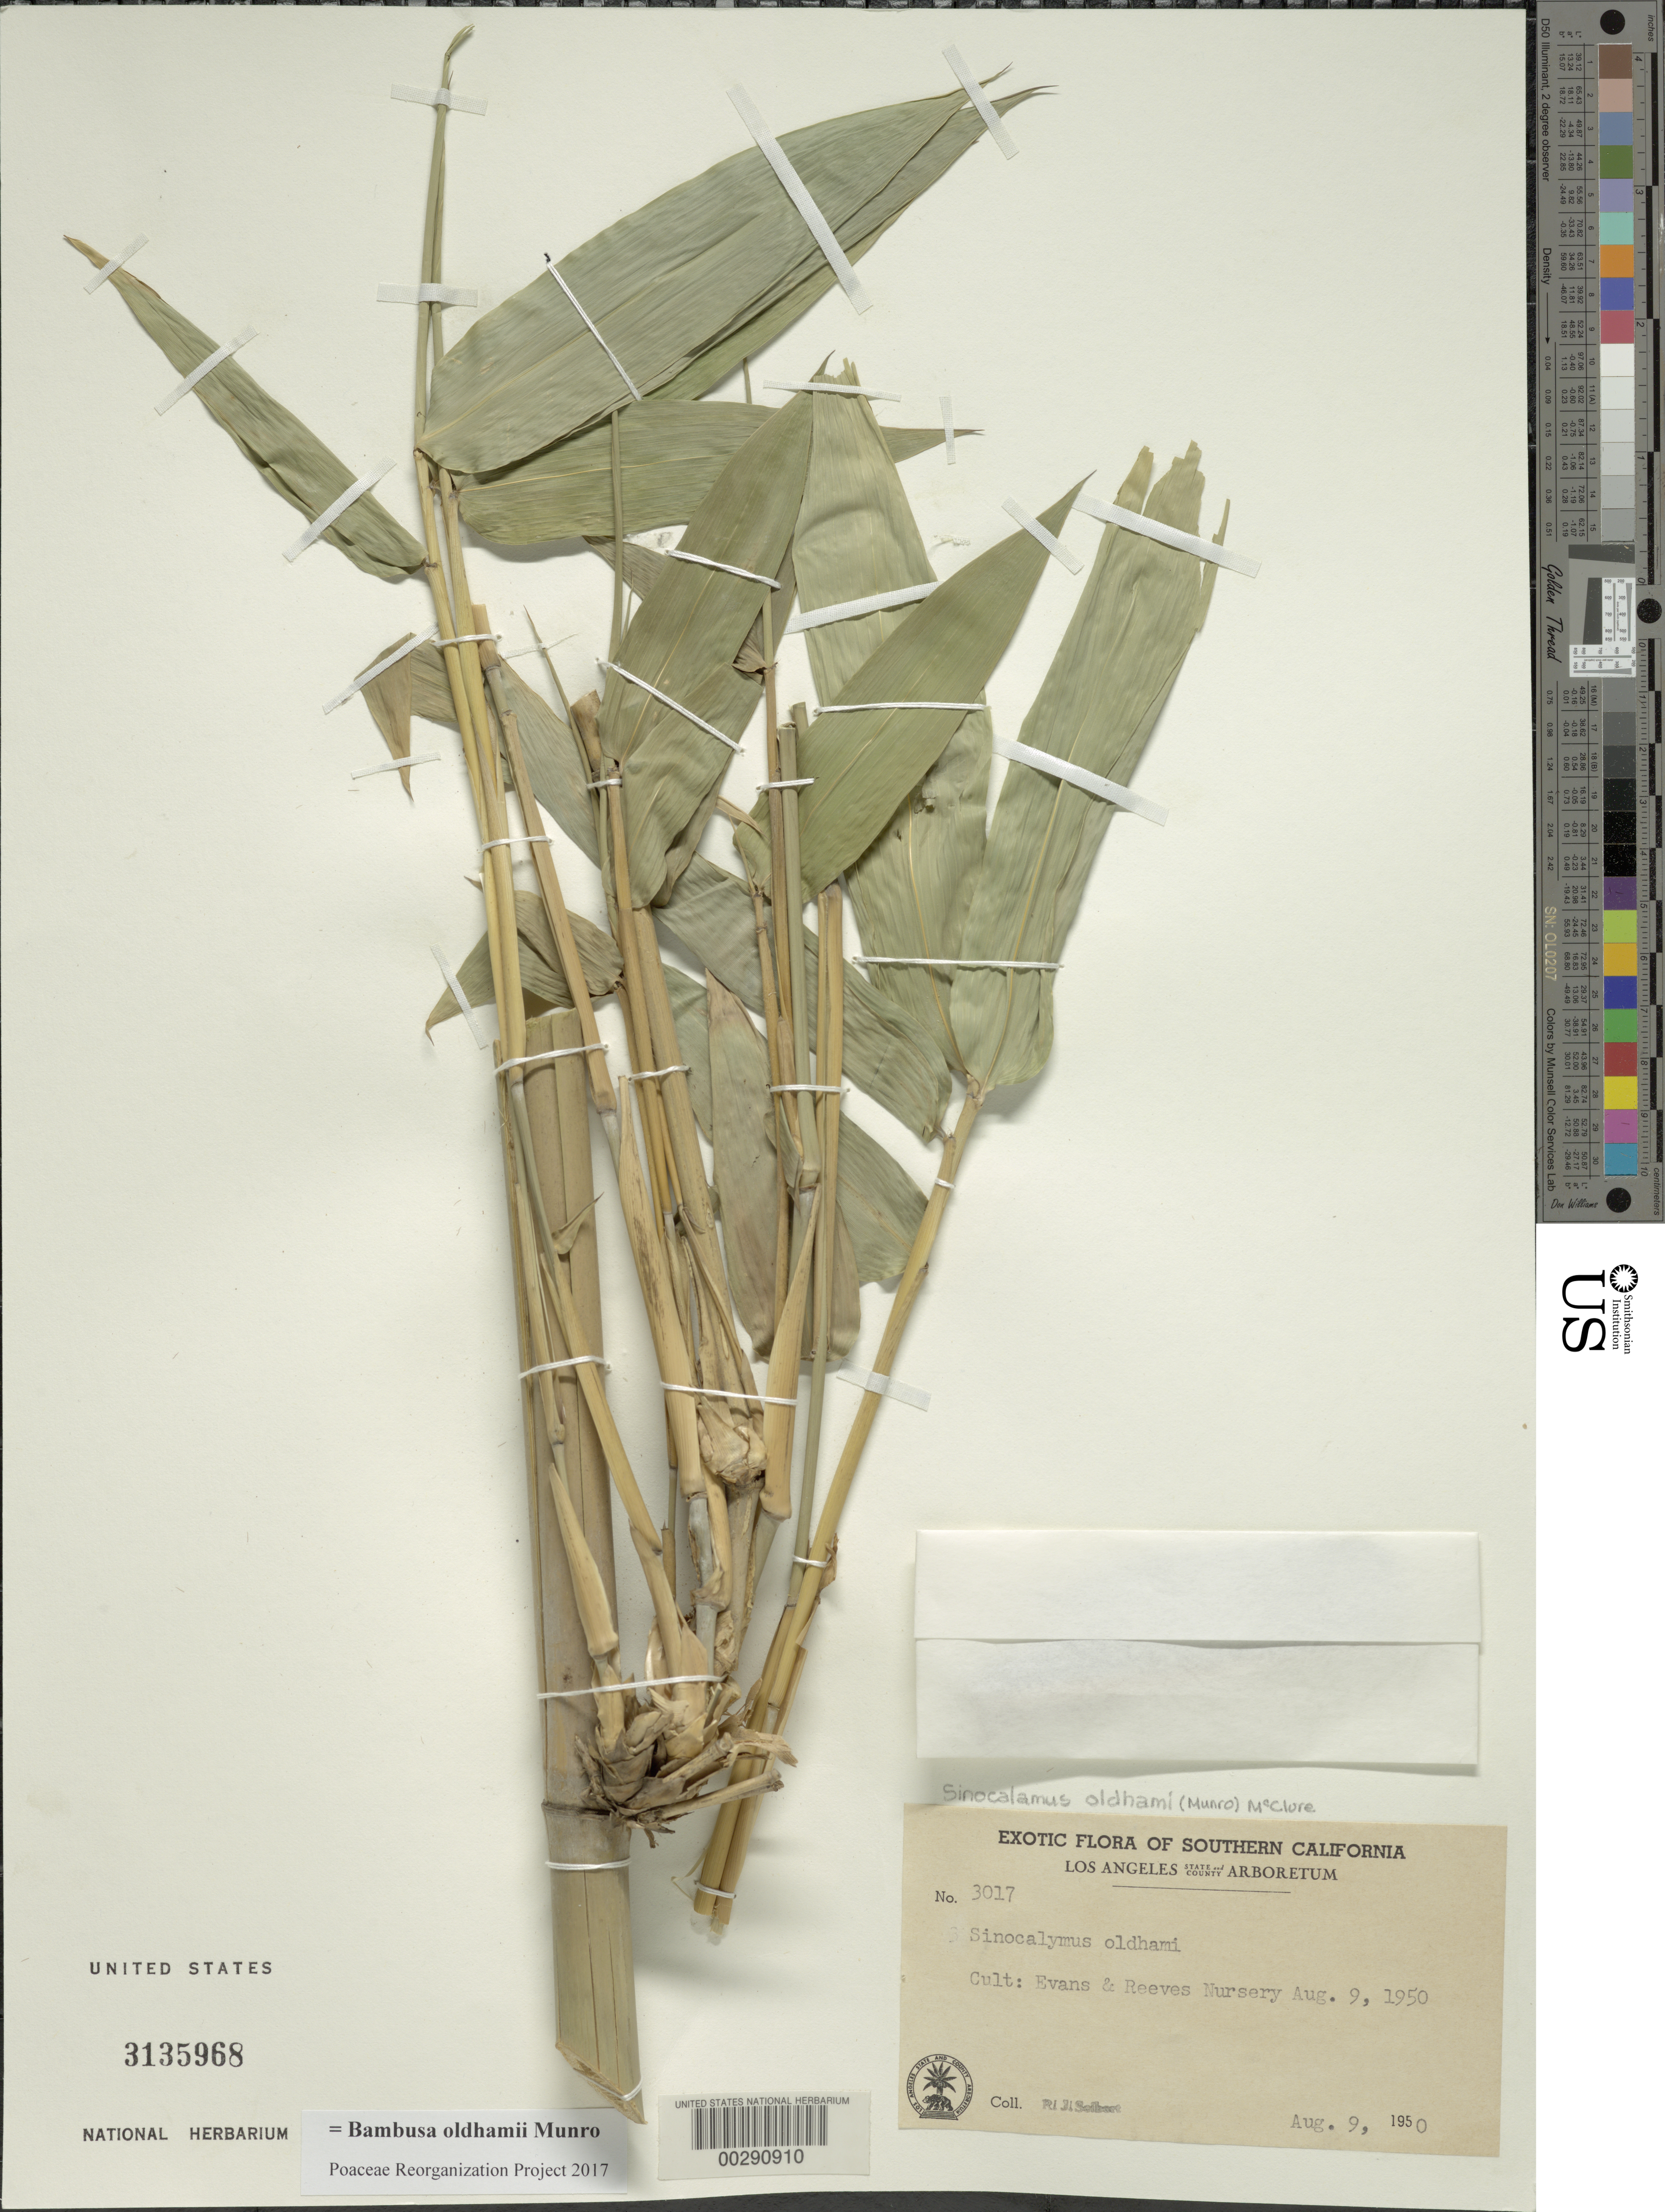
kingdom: Plantae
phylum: Tracheophyta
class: Liliopsida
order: Poales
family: Poaceae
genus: Bambusa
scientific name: Bambusa oldhamii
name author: Munro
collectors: R. J. Seibert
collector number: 3017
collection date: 1950-08-09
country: United States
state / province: California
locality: Southern California. Cult: Evans & Reeves Nursery.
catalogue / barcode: US 3135968